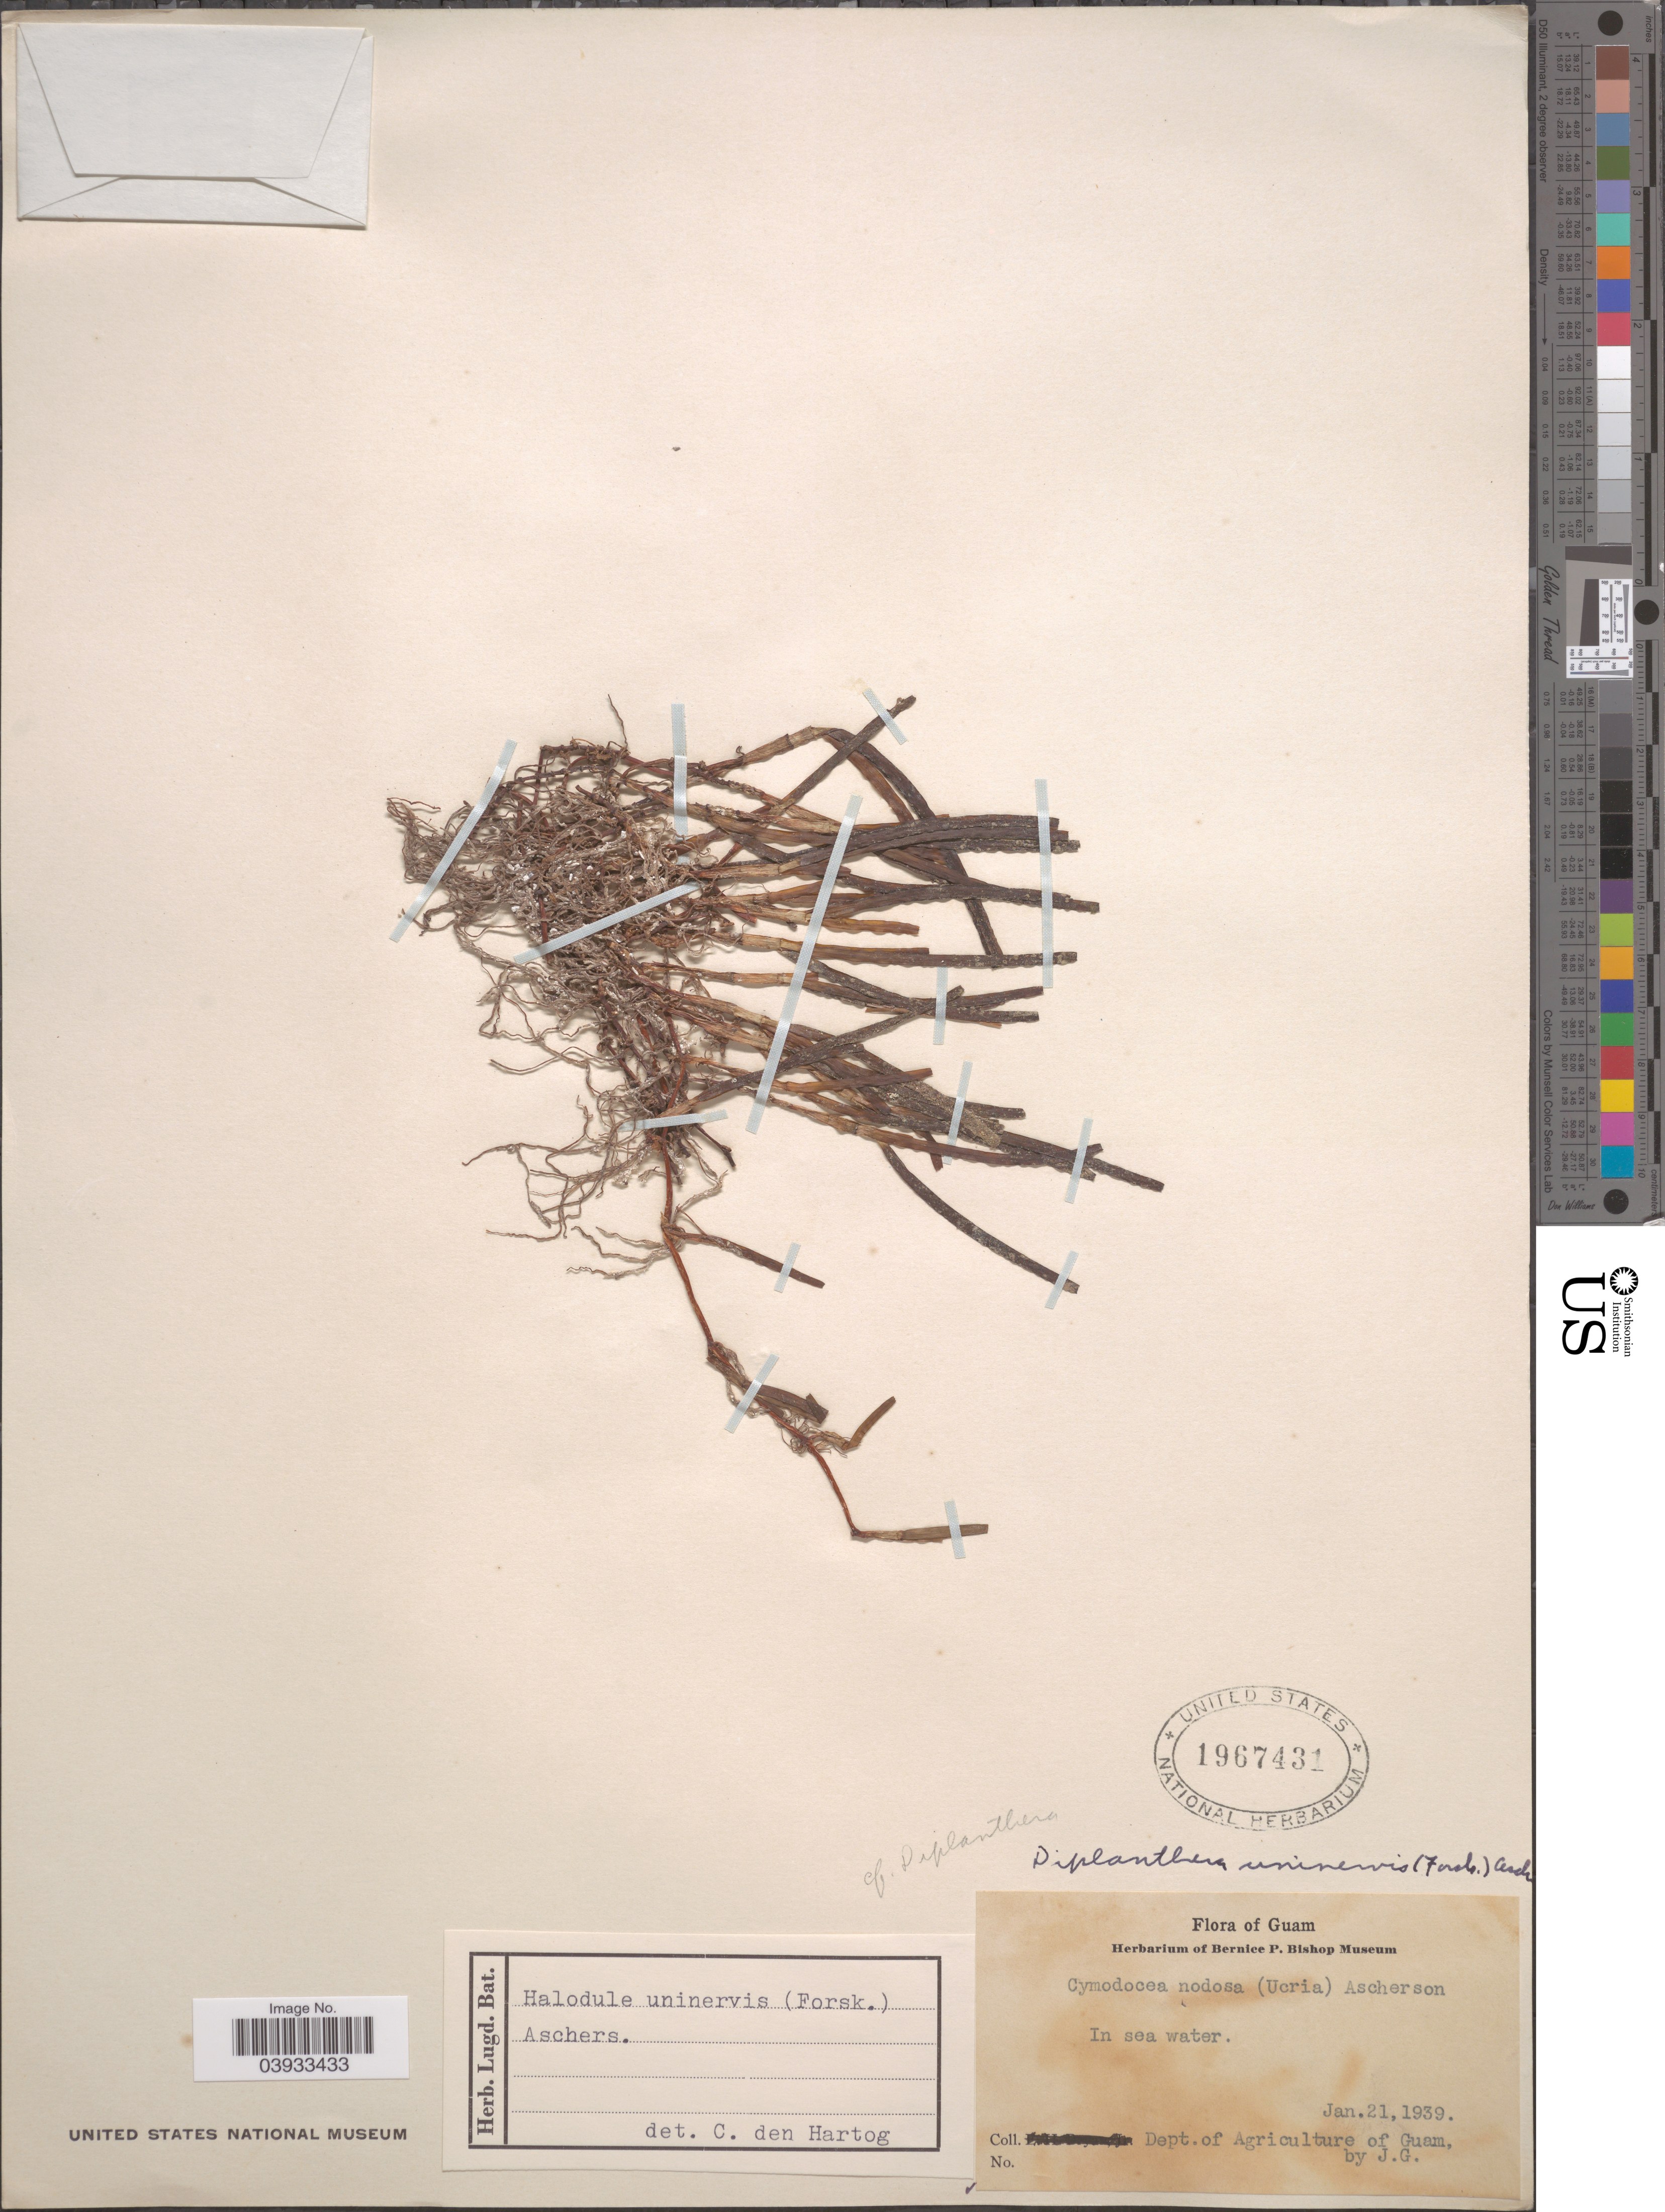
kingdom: Plantae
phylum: Tracheophyta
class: Liliopsida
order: Alismatales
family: Cymodoceaceae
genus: Halodule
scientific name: Halodule uninervis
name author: (Forssk.) Asch.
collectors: J. G.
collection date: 1939-01-21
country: Guam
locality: In sea water.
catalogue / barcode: US 1967431